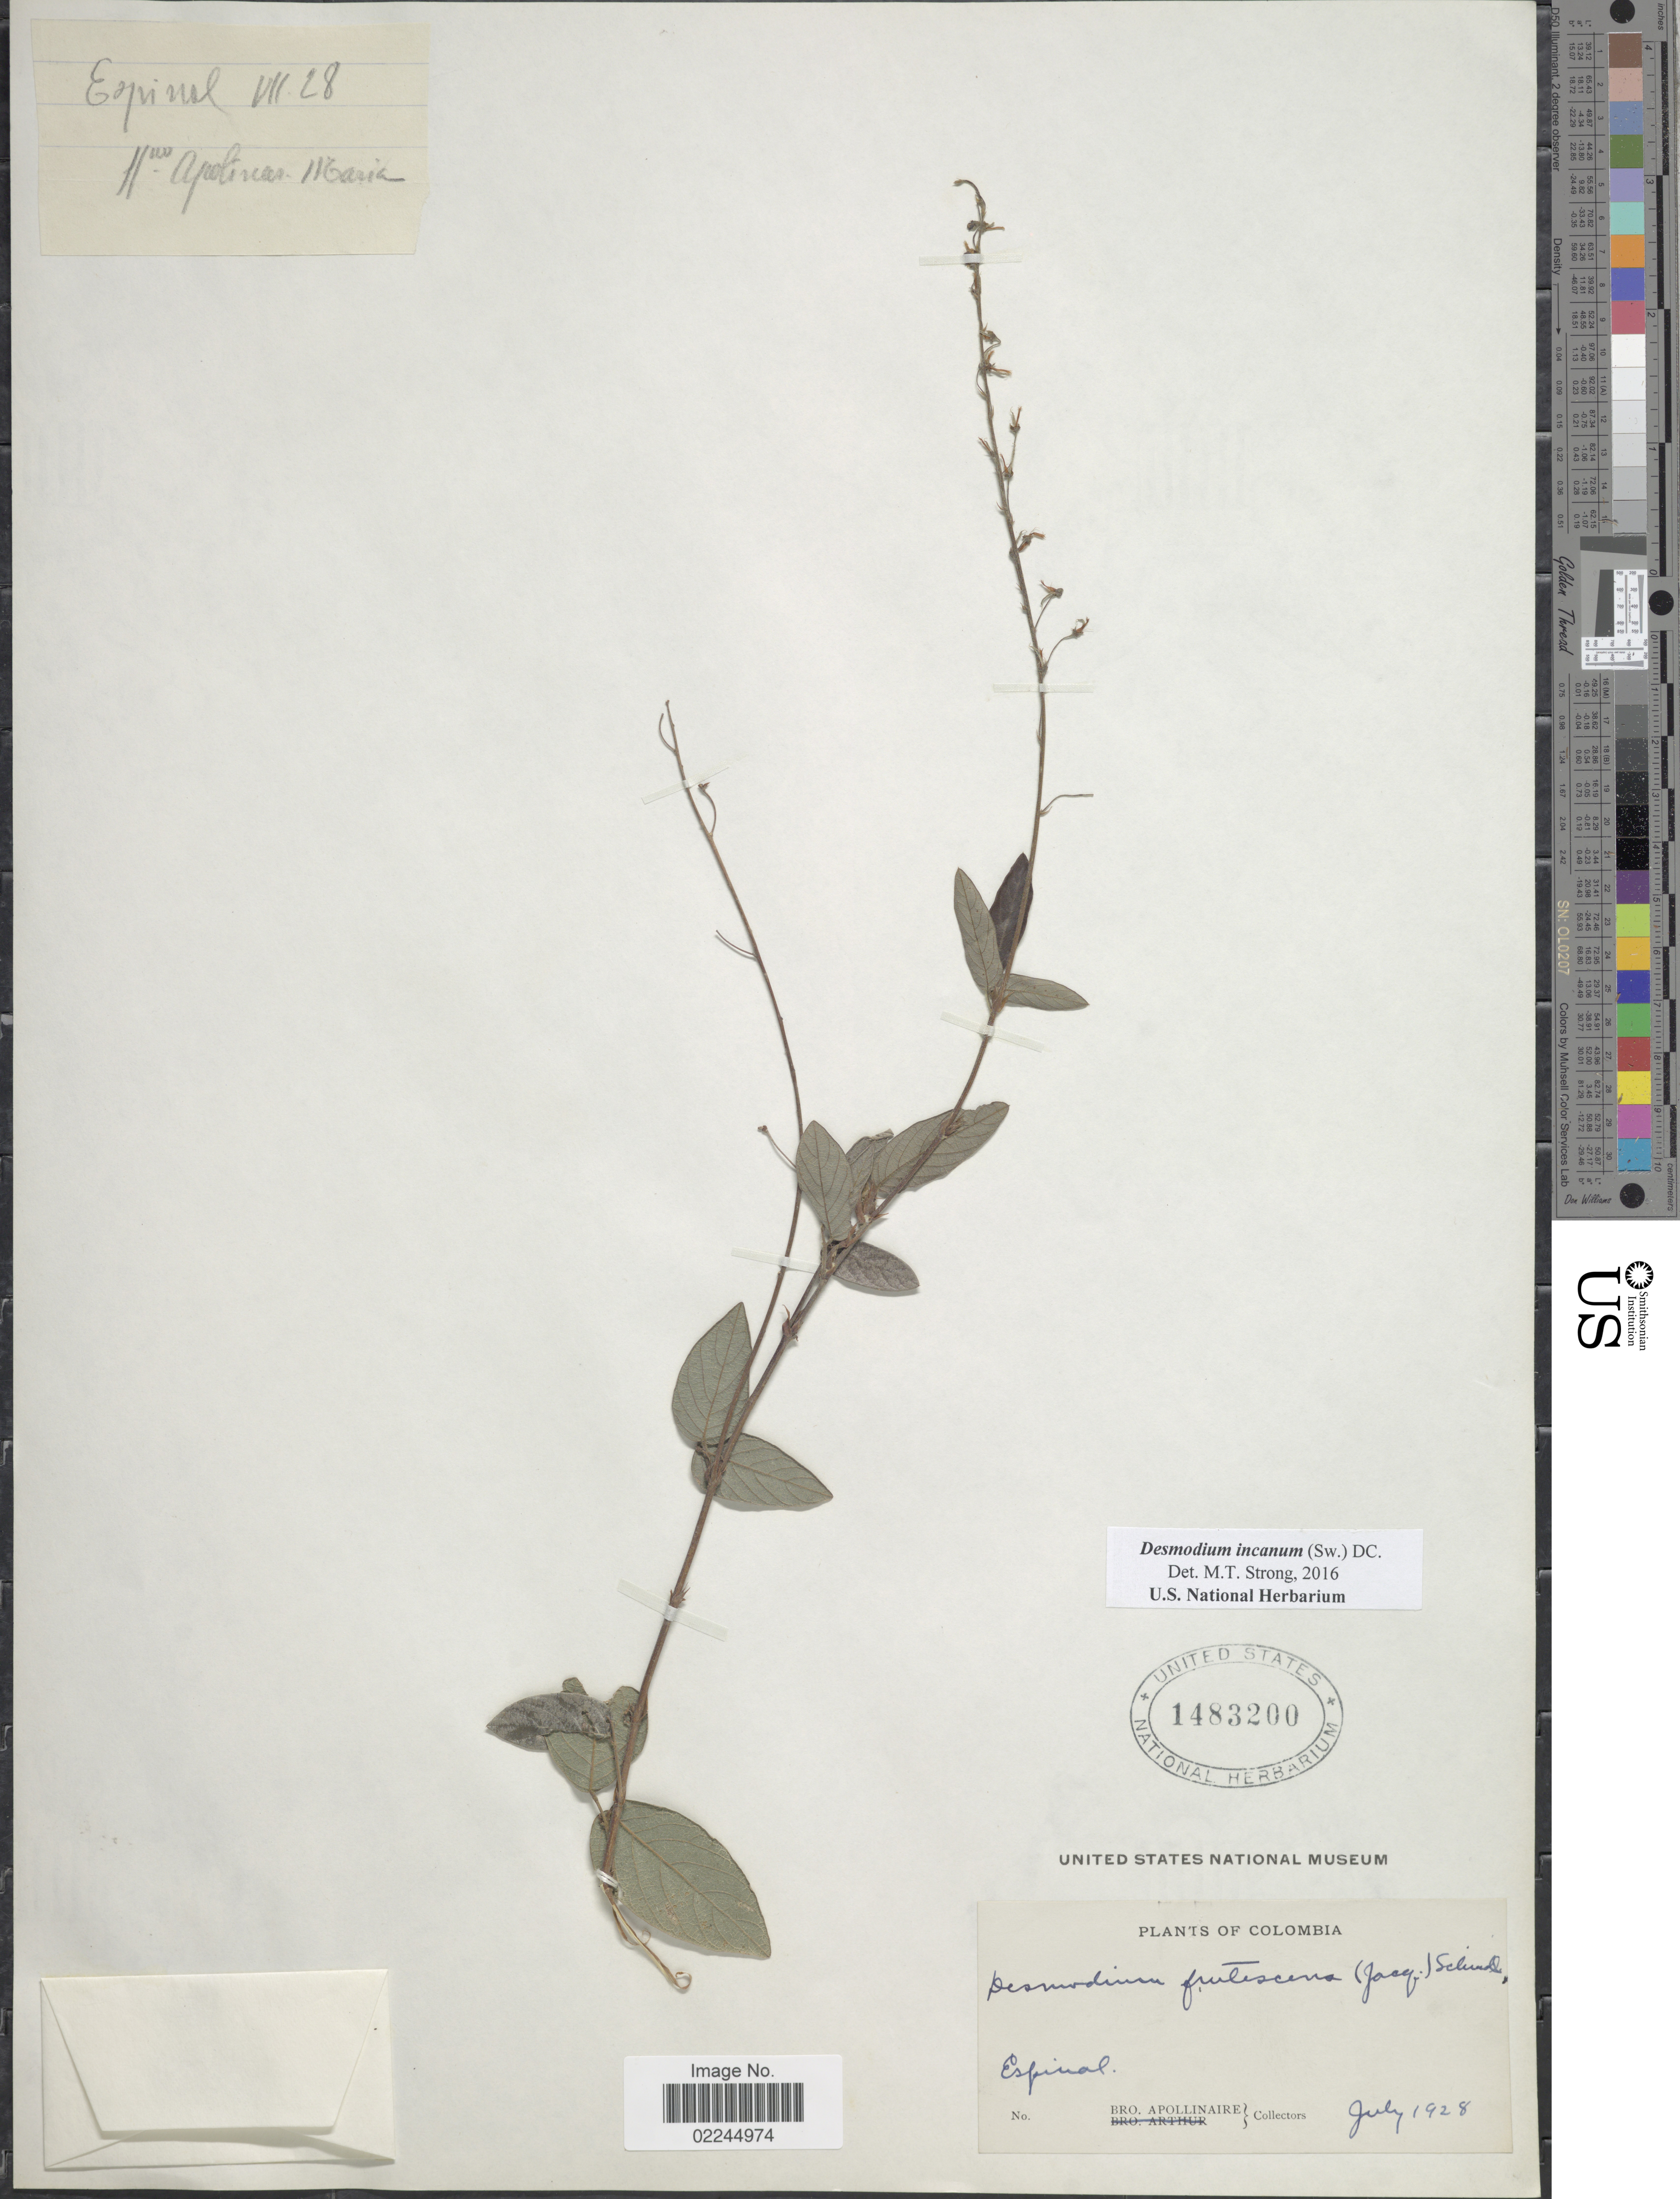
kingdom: Plantae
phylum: Tracheophyta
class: Magnoliopsida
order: Fabales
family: Fabaceae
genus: Desmodium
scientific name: Desmodium incanum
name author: (Sw.) DC.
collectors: Bro. Apollinaire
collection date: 1928-07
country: Colombia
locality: Espinal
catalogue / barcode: US 1483200